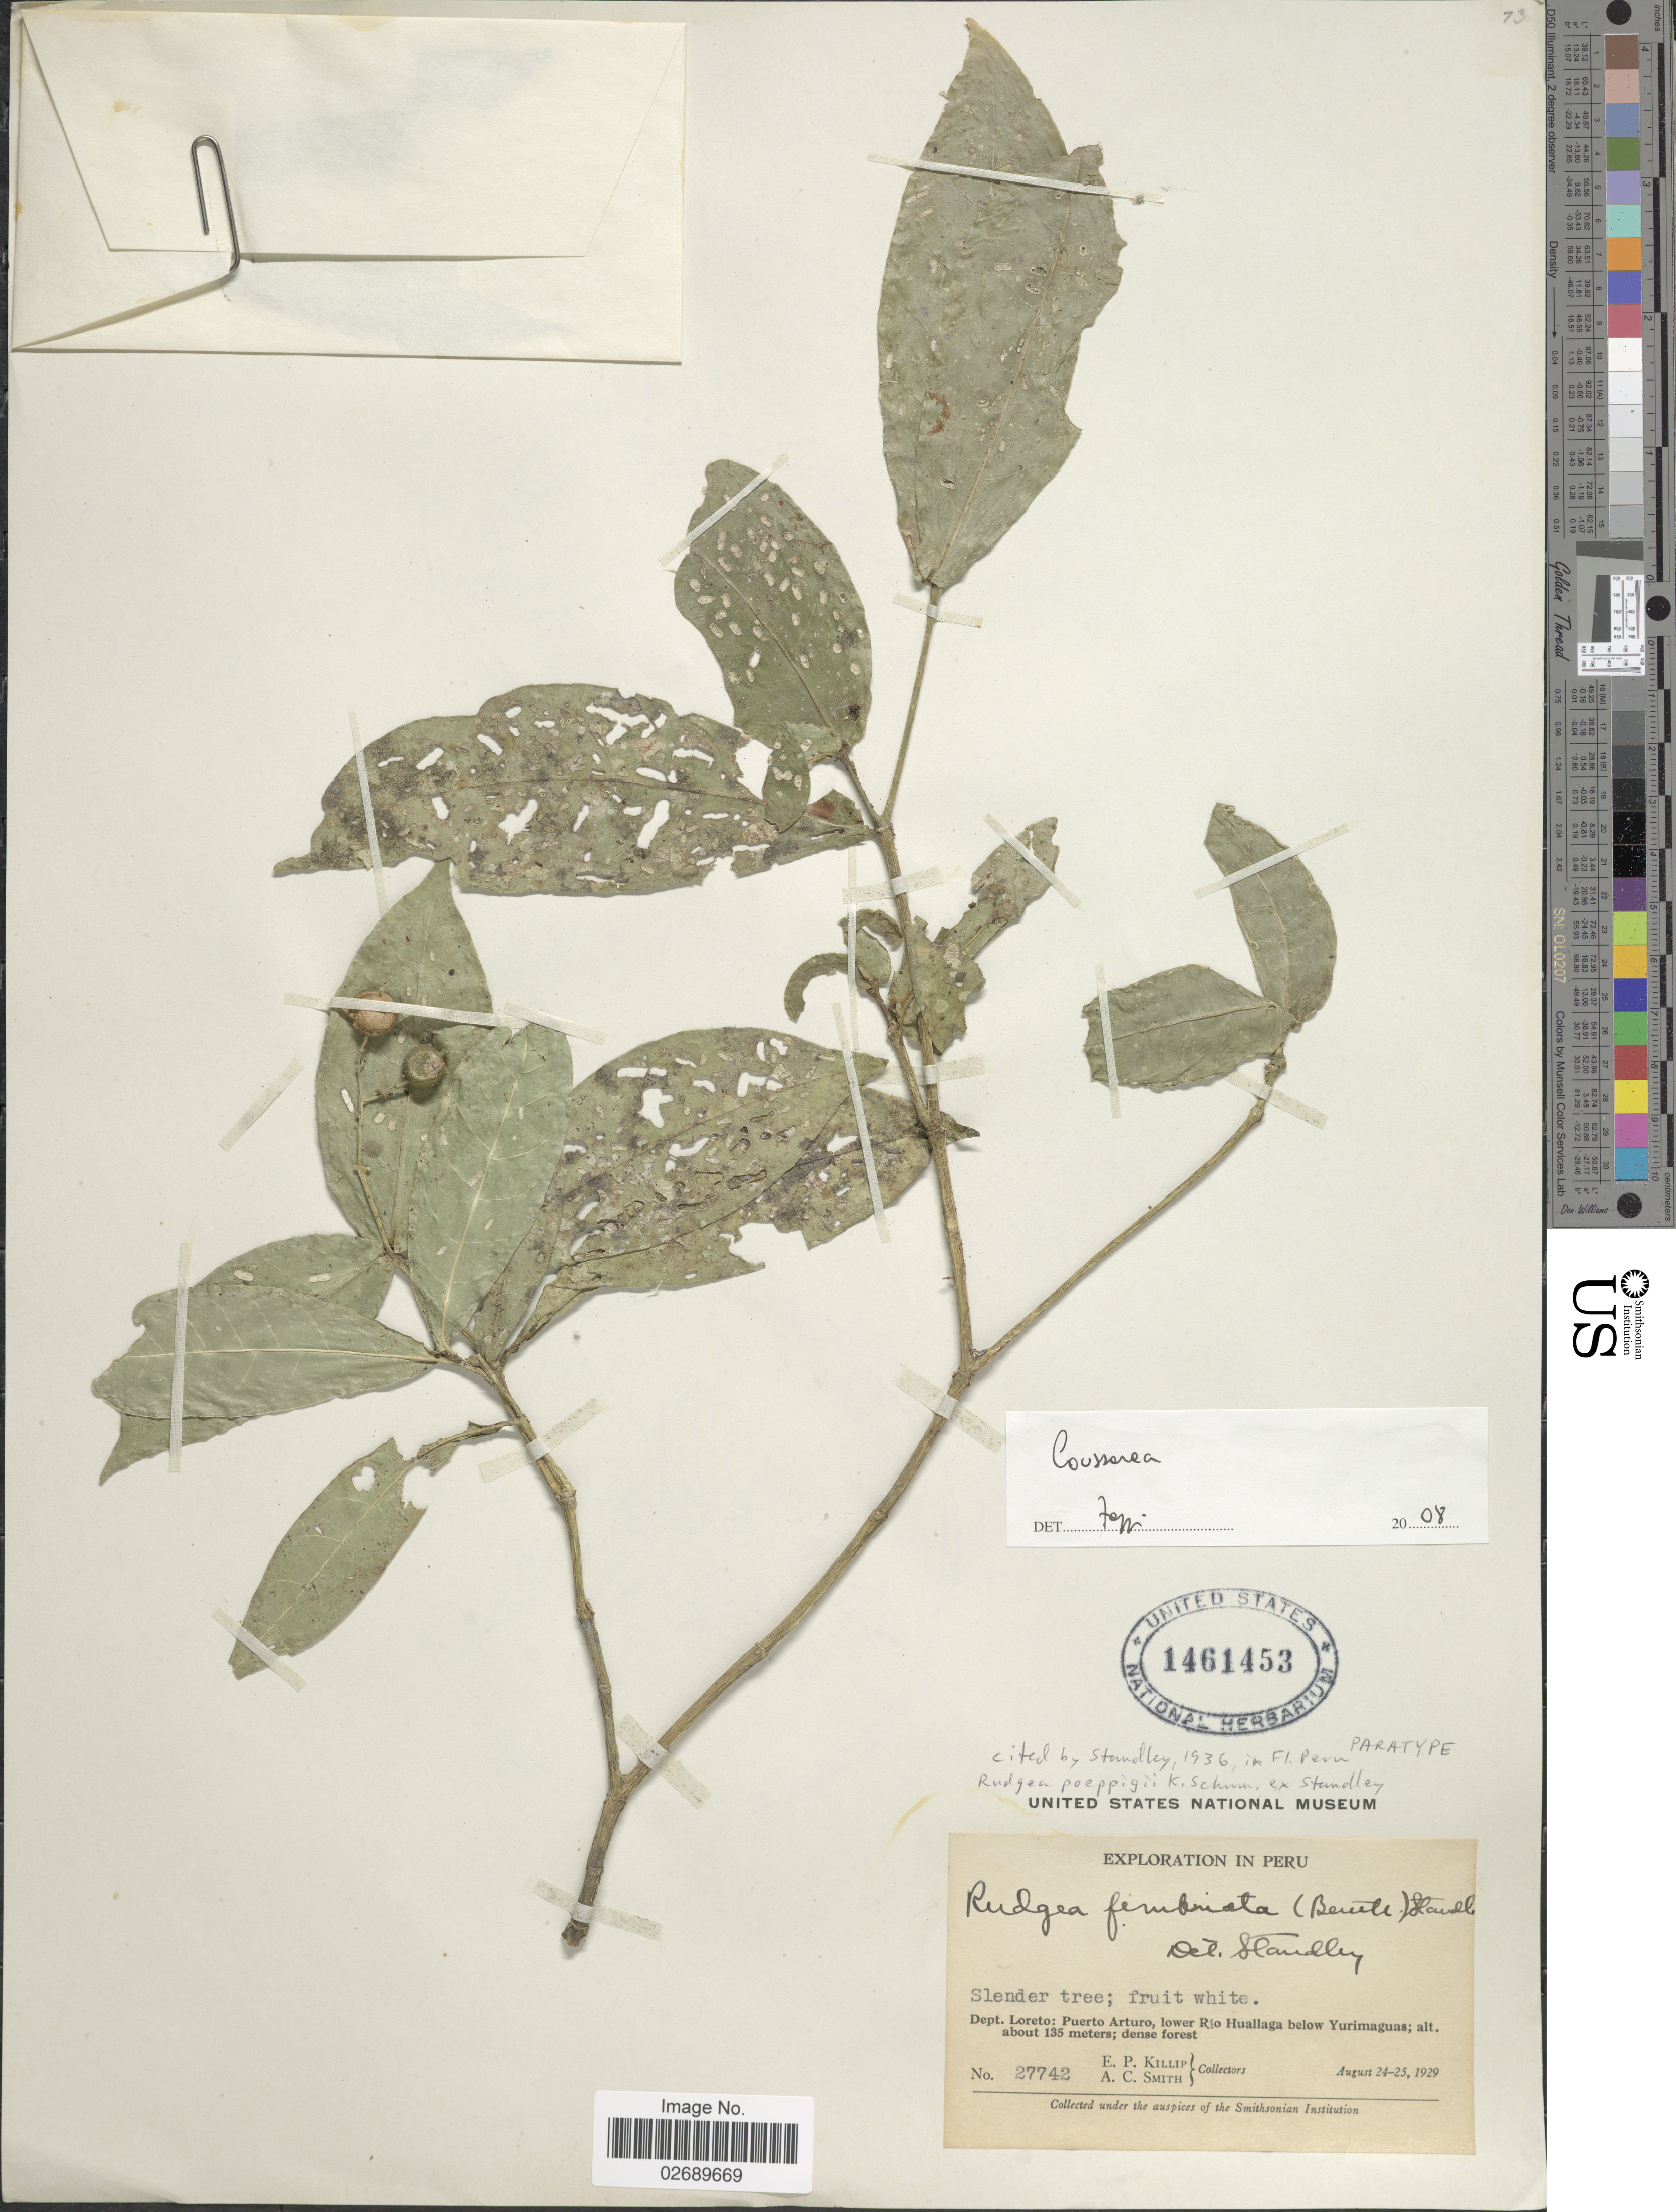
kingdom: Plantae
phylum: Tracheophyta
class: Magnoliopsida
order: Gentianales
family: Rubiaceae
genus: Coussarea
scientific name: Coussarea sp.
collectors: E. P. Killip & A. C. Smith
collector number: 27742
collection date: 1929-08-24/1929-08-25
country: Peru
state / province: Loreto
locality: Puerto Arturo, lower Rio Huallaga below Yurimaguas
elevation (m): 135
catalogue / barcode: US 1461453